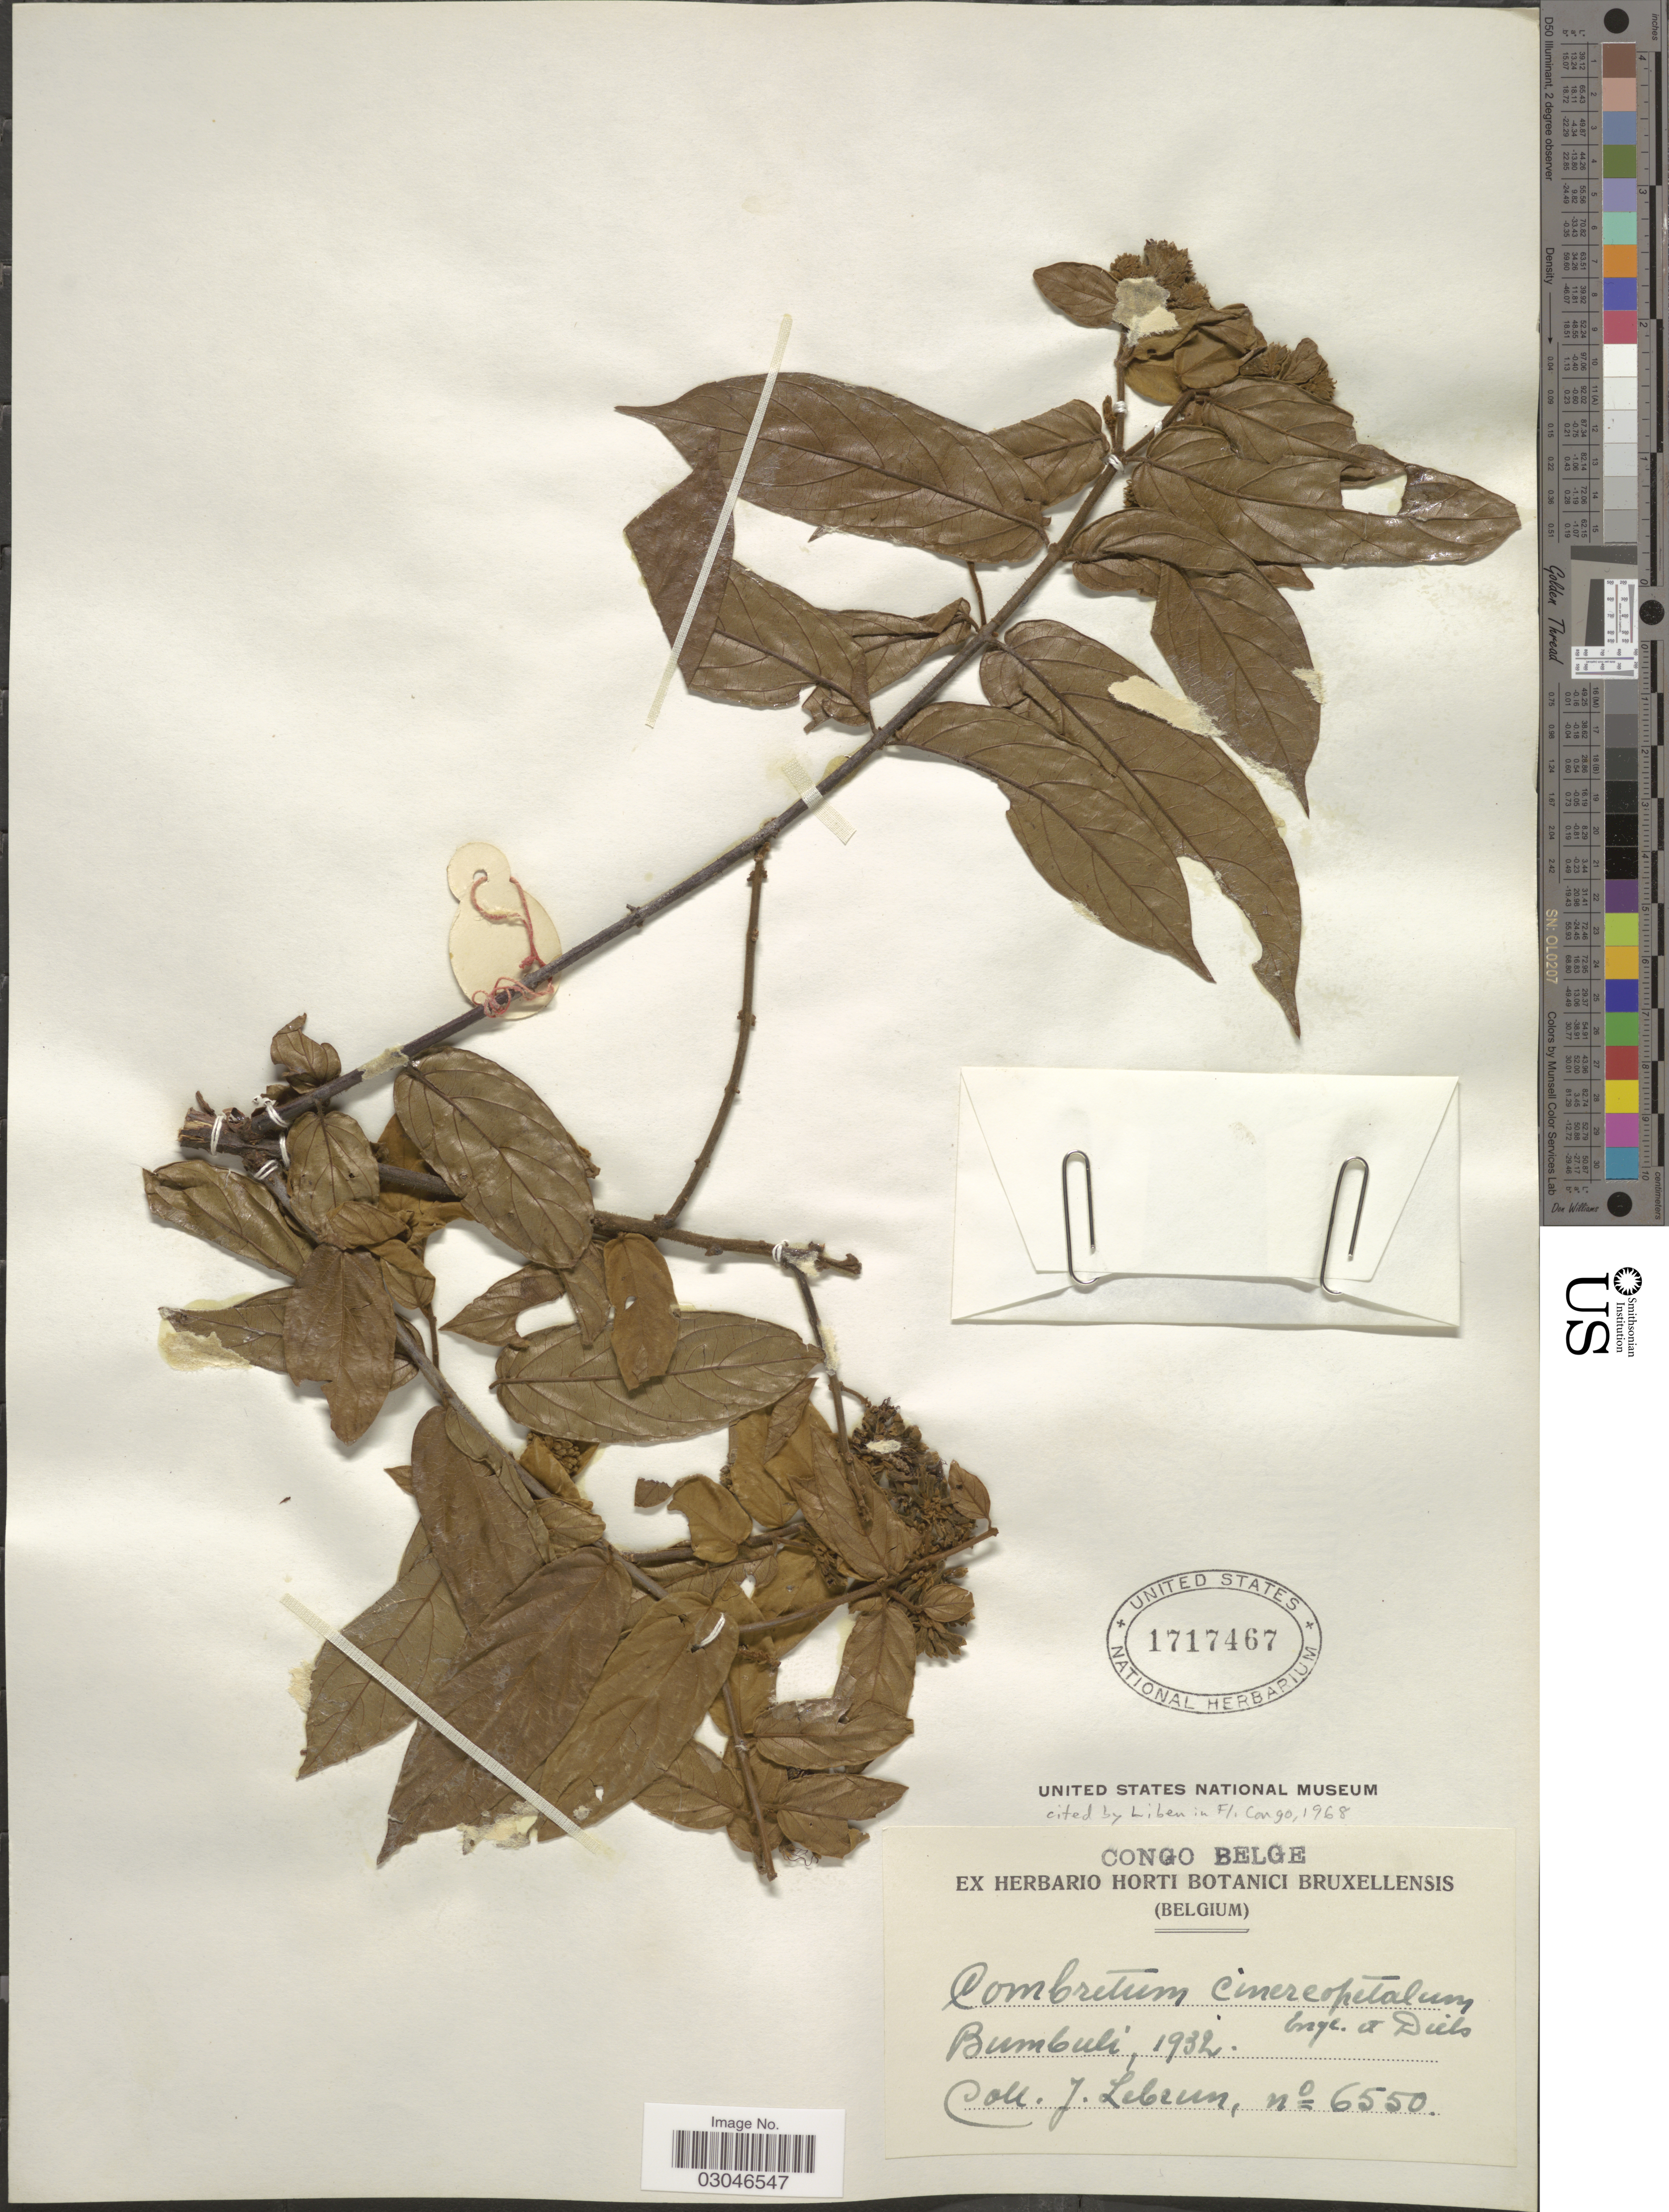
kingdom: Plantae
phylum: Tracheophyta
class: Magnoliopsida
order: Myrtales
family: Combretaceae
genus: Combretum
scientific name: Combretum cinereopetalum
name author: Engl. & Diels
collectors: J. A. Lebrun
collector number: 6550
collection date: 1932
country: Congo, Democratic Republic of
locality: Congo Belge. Bumbuli.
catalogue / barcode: US 1717467